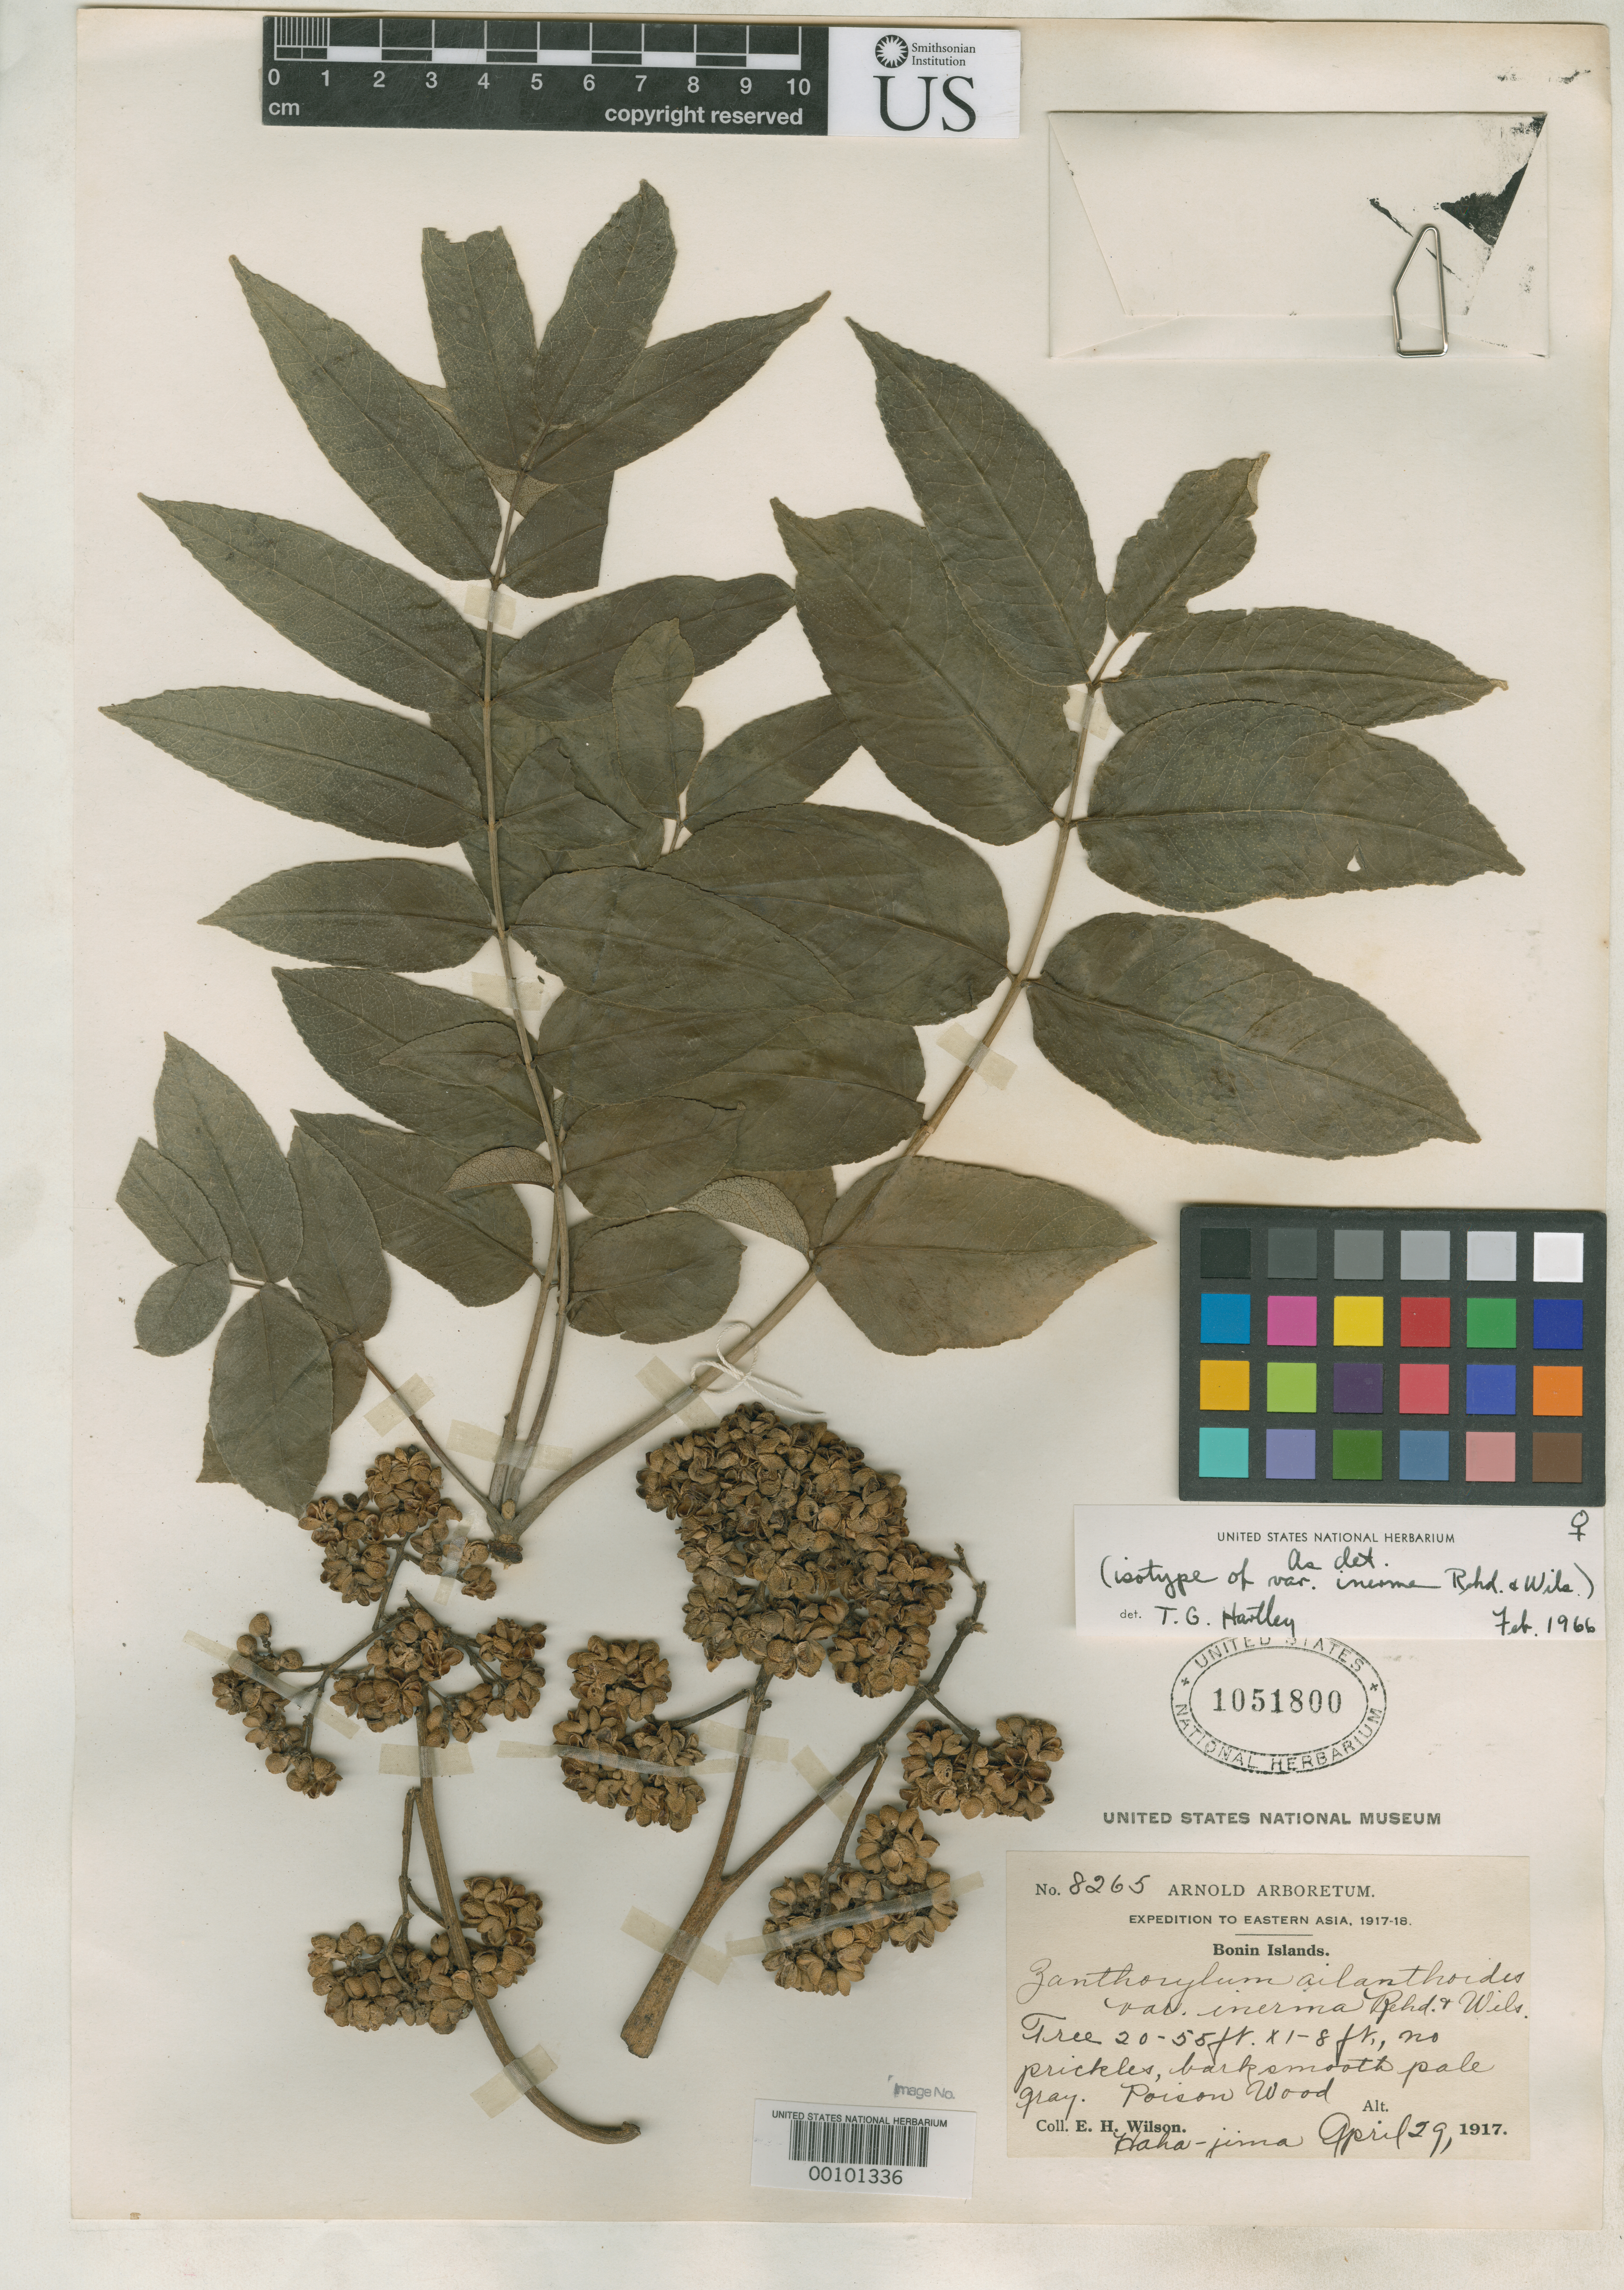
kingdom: Plantae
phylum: Tracheophyta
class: Magnoliopsida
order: Sapindales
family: Rutaceae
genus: Zanthoxylum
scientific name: Zanthoxylum ailanthoides var. inerme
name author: Rehder & E.H. Wilson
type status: Isotype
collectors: E. H. Wilson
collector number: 8265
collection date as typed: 29 Apr 1917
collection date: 1917-04-29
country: Japan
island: Haha-jima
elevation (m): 100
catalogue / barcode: US 1051800